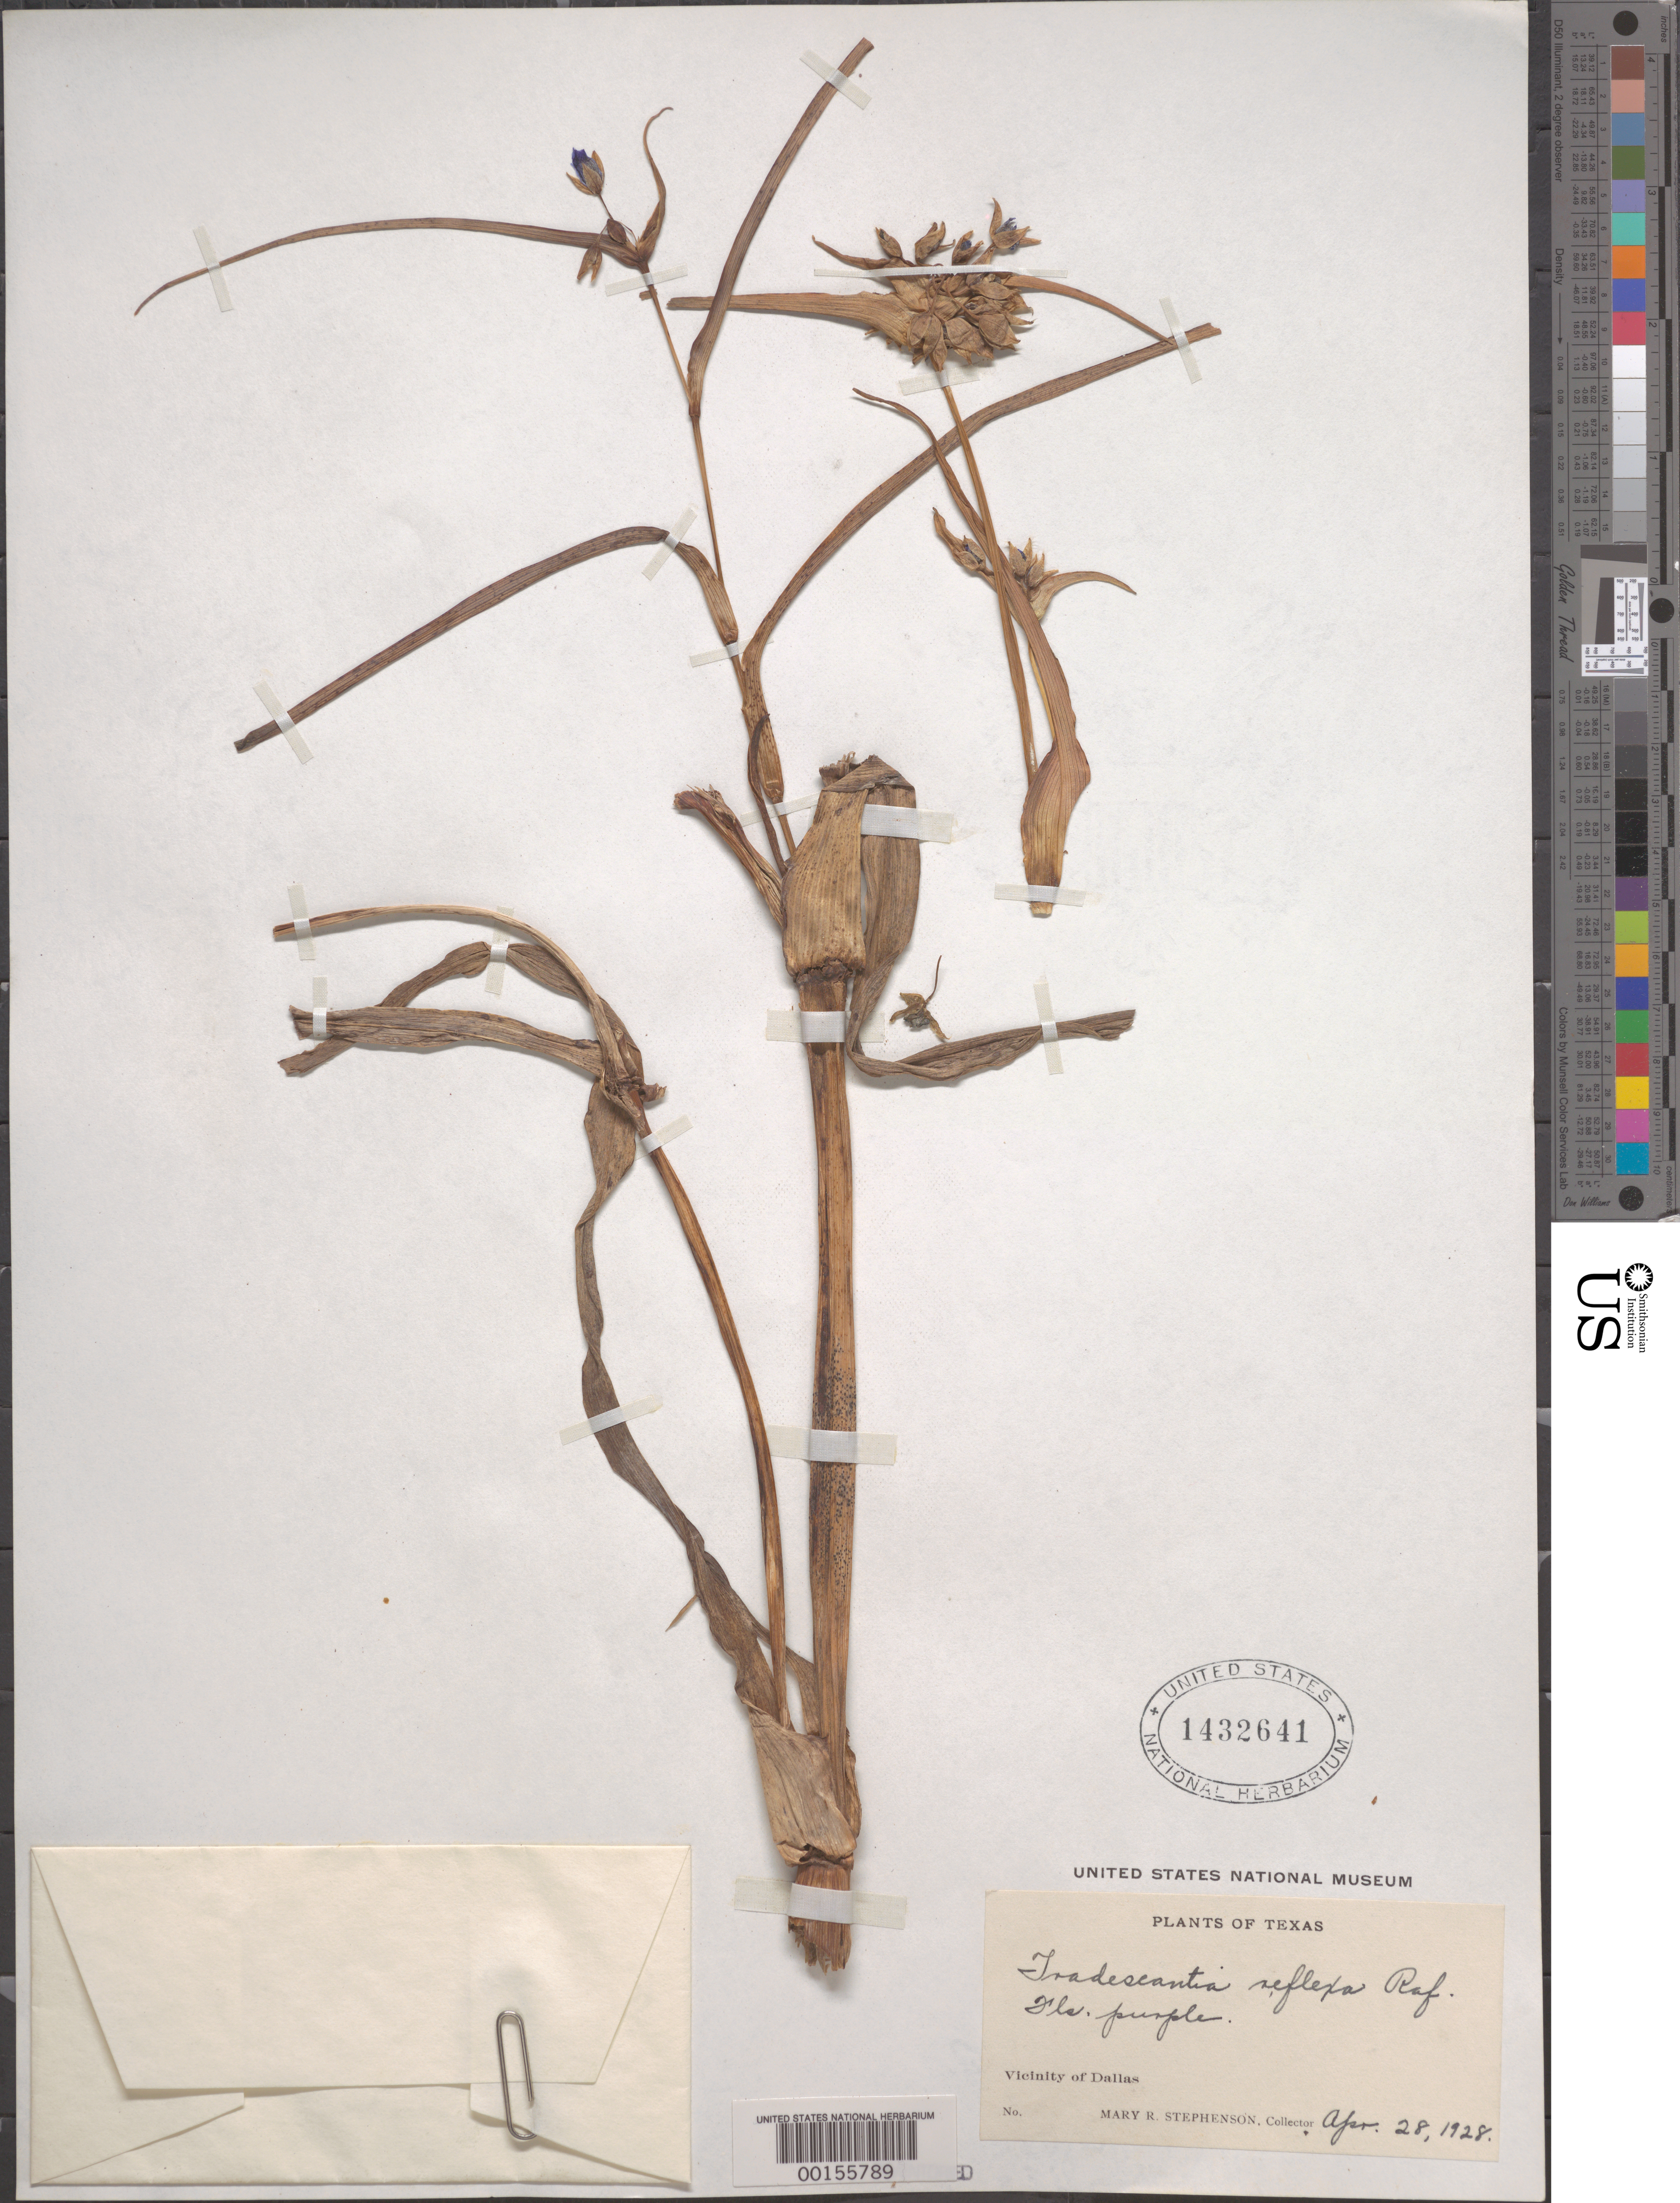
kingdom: Plantae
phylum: Tracheophyta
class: Liliopsida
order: Commelinales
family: Commelinaceae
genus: Tradescantia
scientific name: Tradescantia ohiensis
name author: Raf.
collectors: M. R. Stephenson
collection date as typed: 28 Apr 1928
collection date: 1928-04-28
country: United States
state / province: Texas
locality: Near dallas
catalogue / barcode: US 1432641